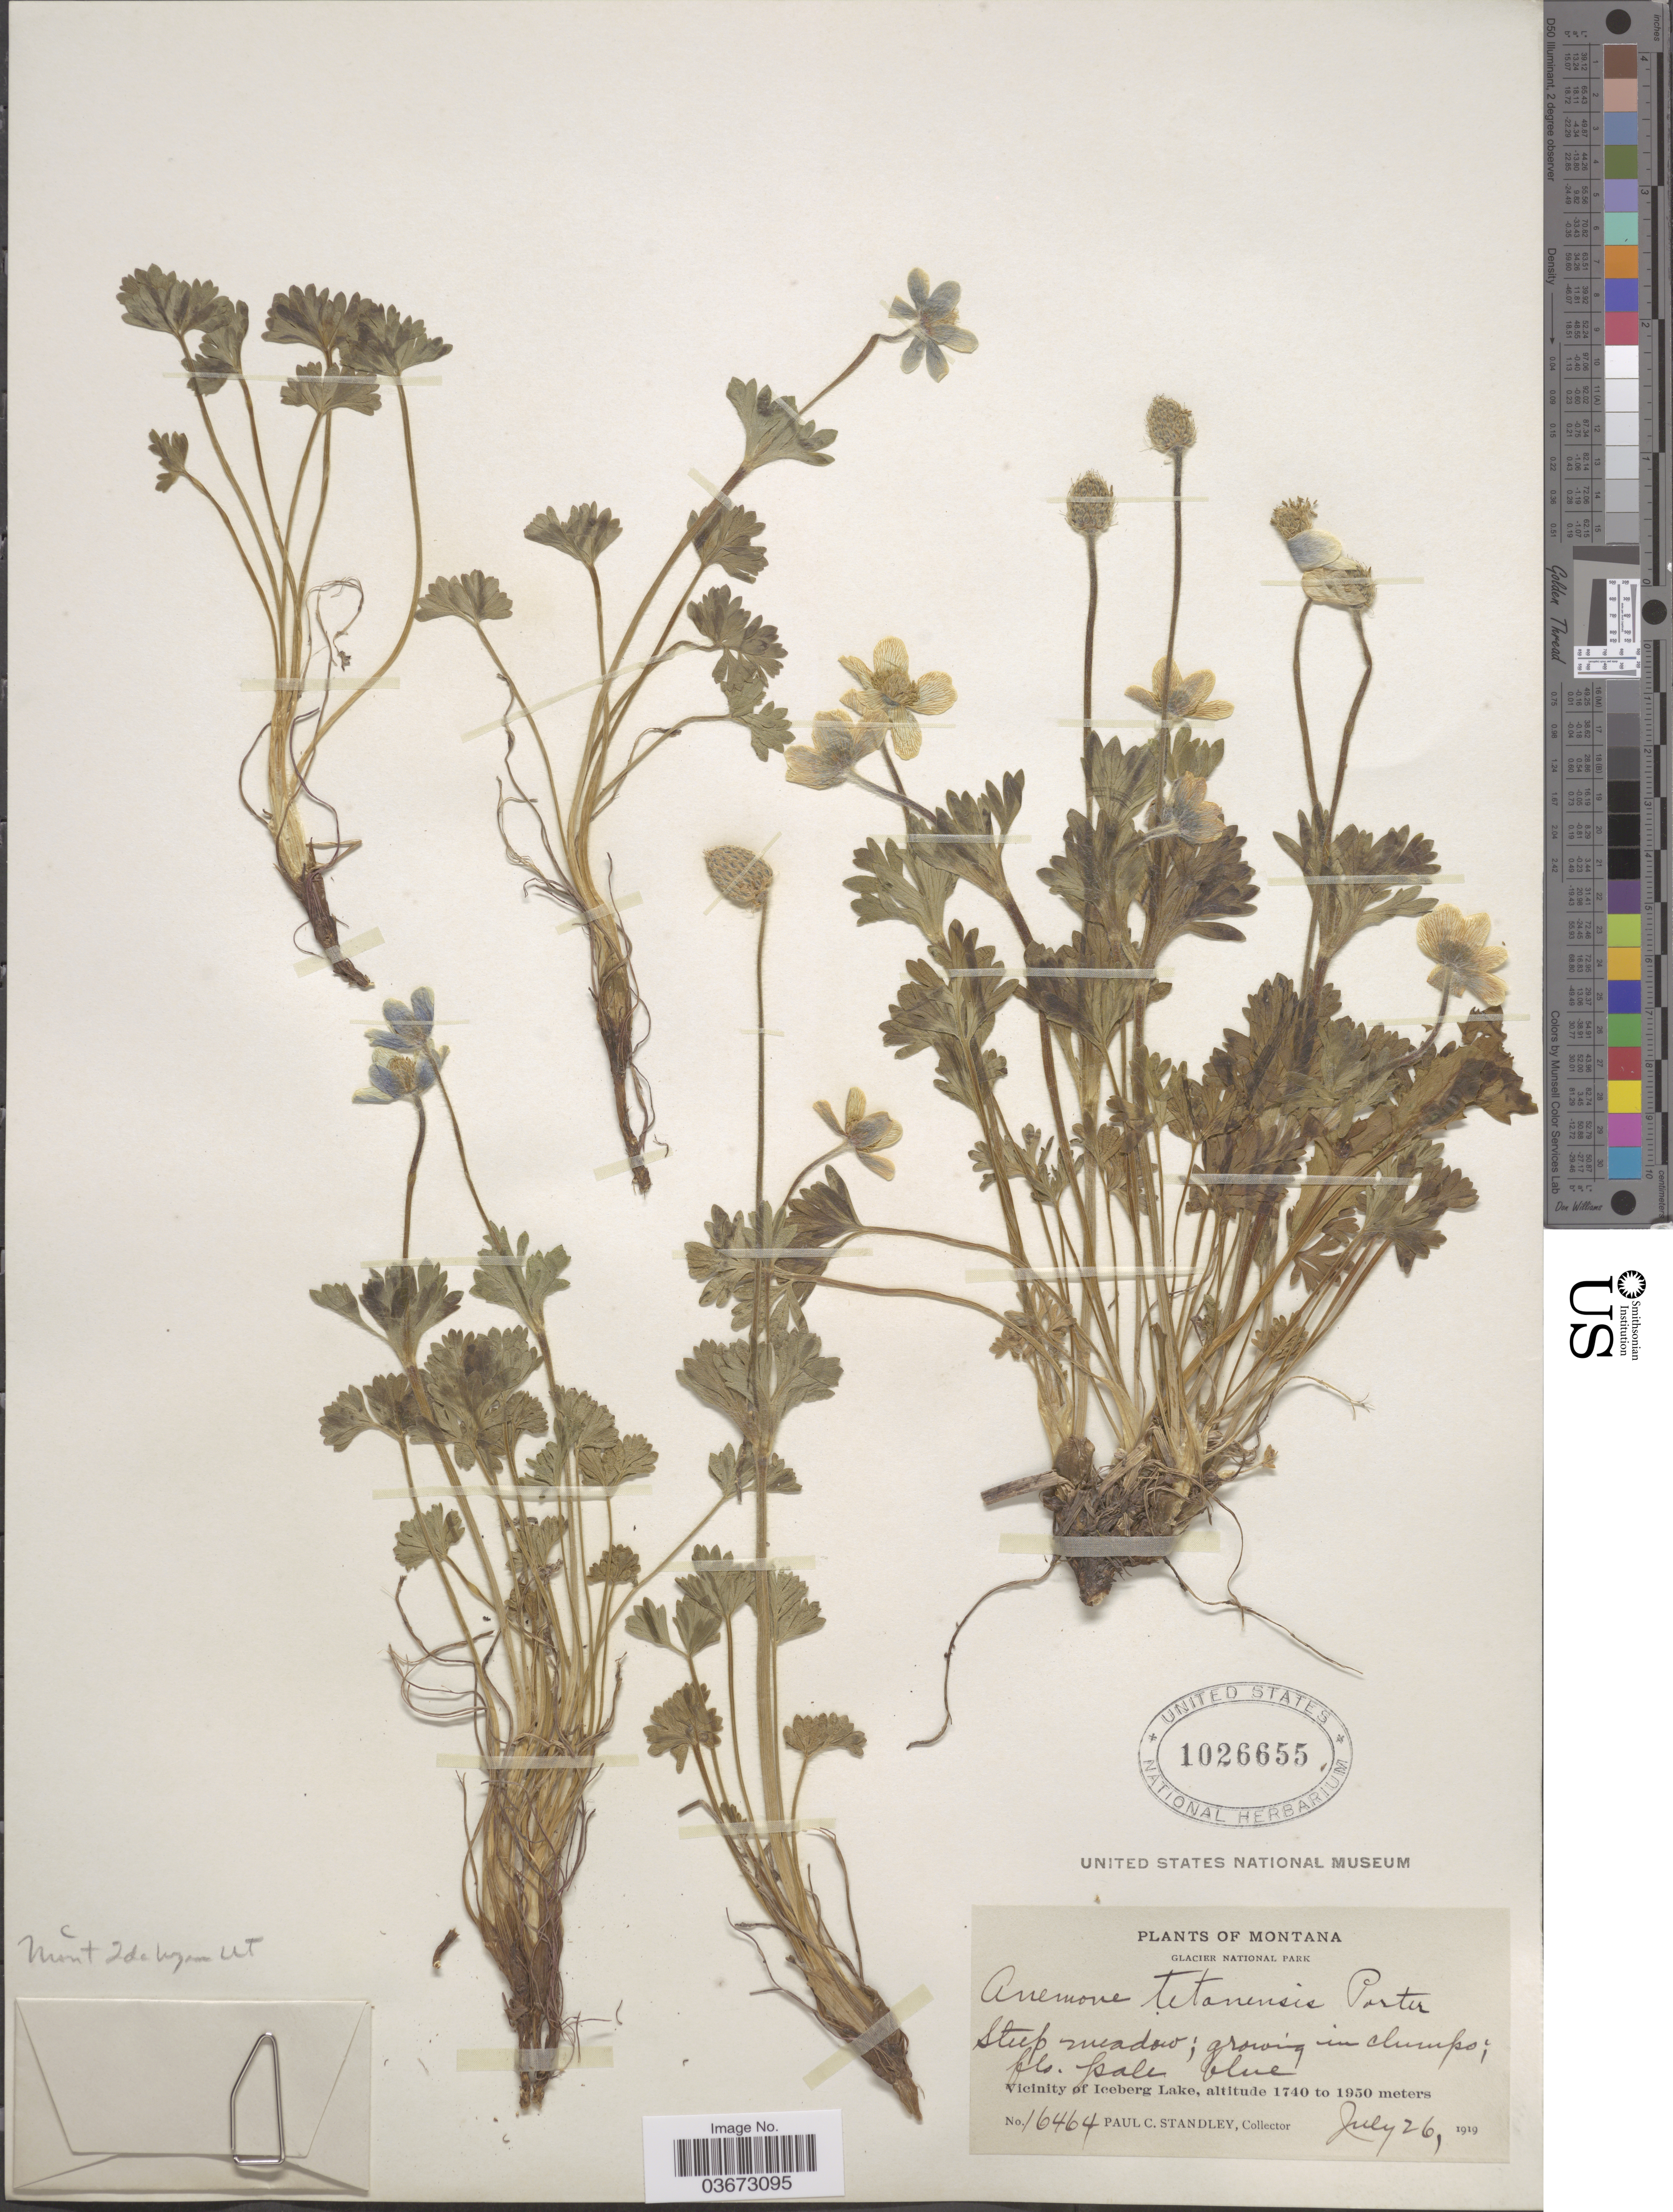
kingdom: Plantae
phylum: Tracheophyta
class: Magnoliopsida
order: Ranunculales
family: Ranunculaceae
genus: Anemone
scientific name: Anemone tetonensis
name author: Porter ex Britton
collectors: P. C. Standley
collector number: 16464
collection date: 1919-07-26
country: United States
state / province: Montana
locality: Glacier National Park. Vicinity of Iceberg Lake.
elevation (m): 1740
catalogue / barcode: US 1026655